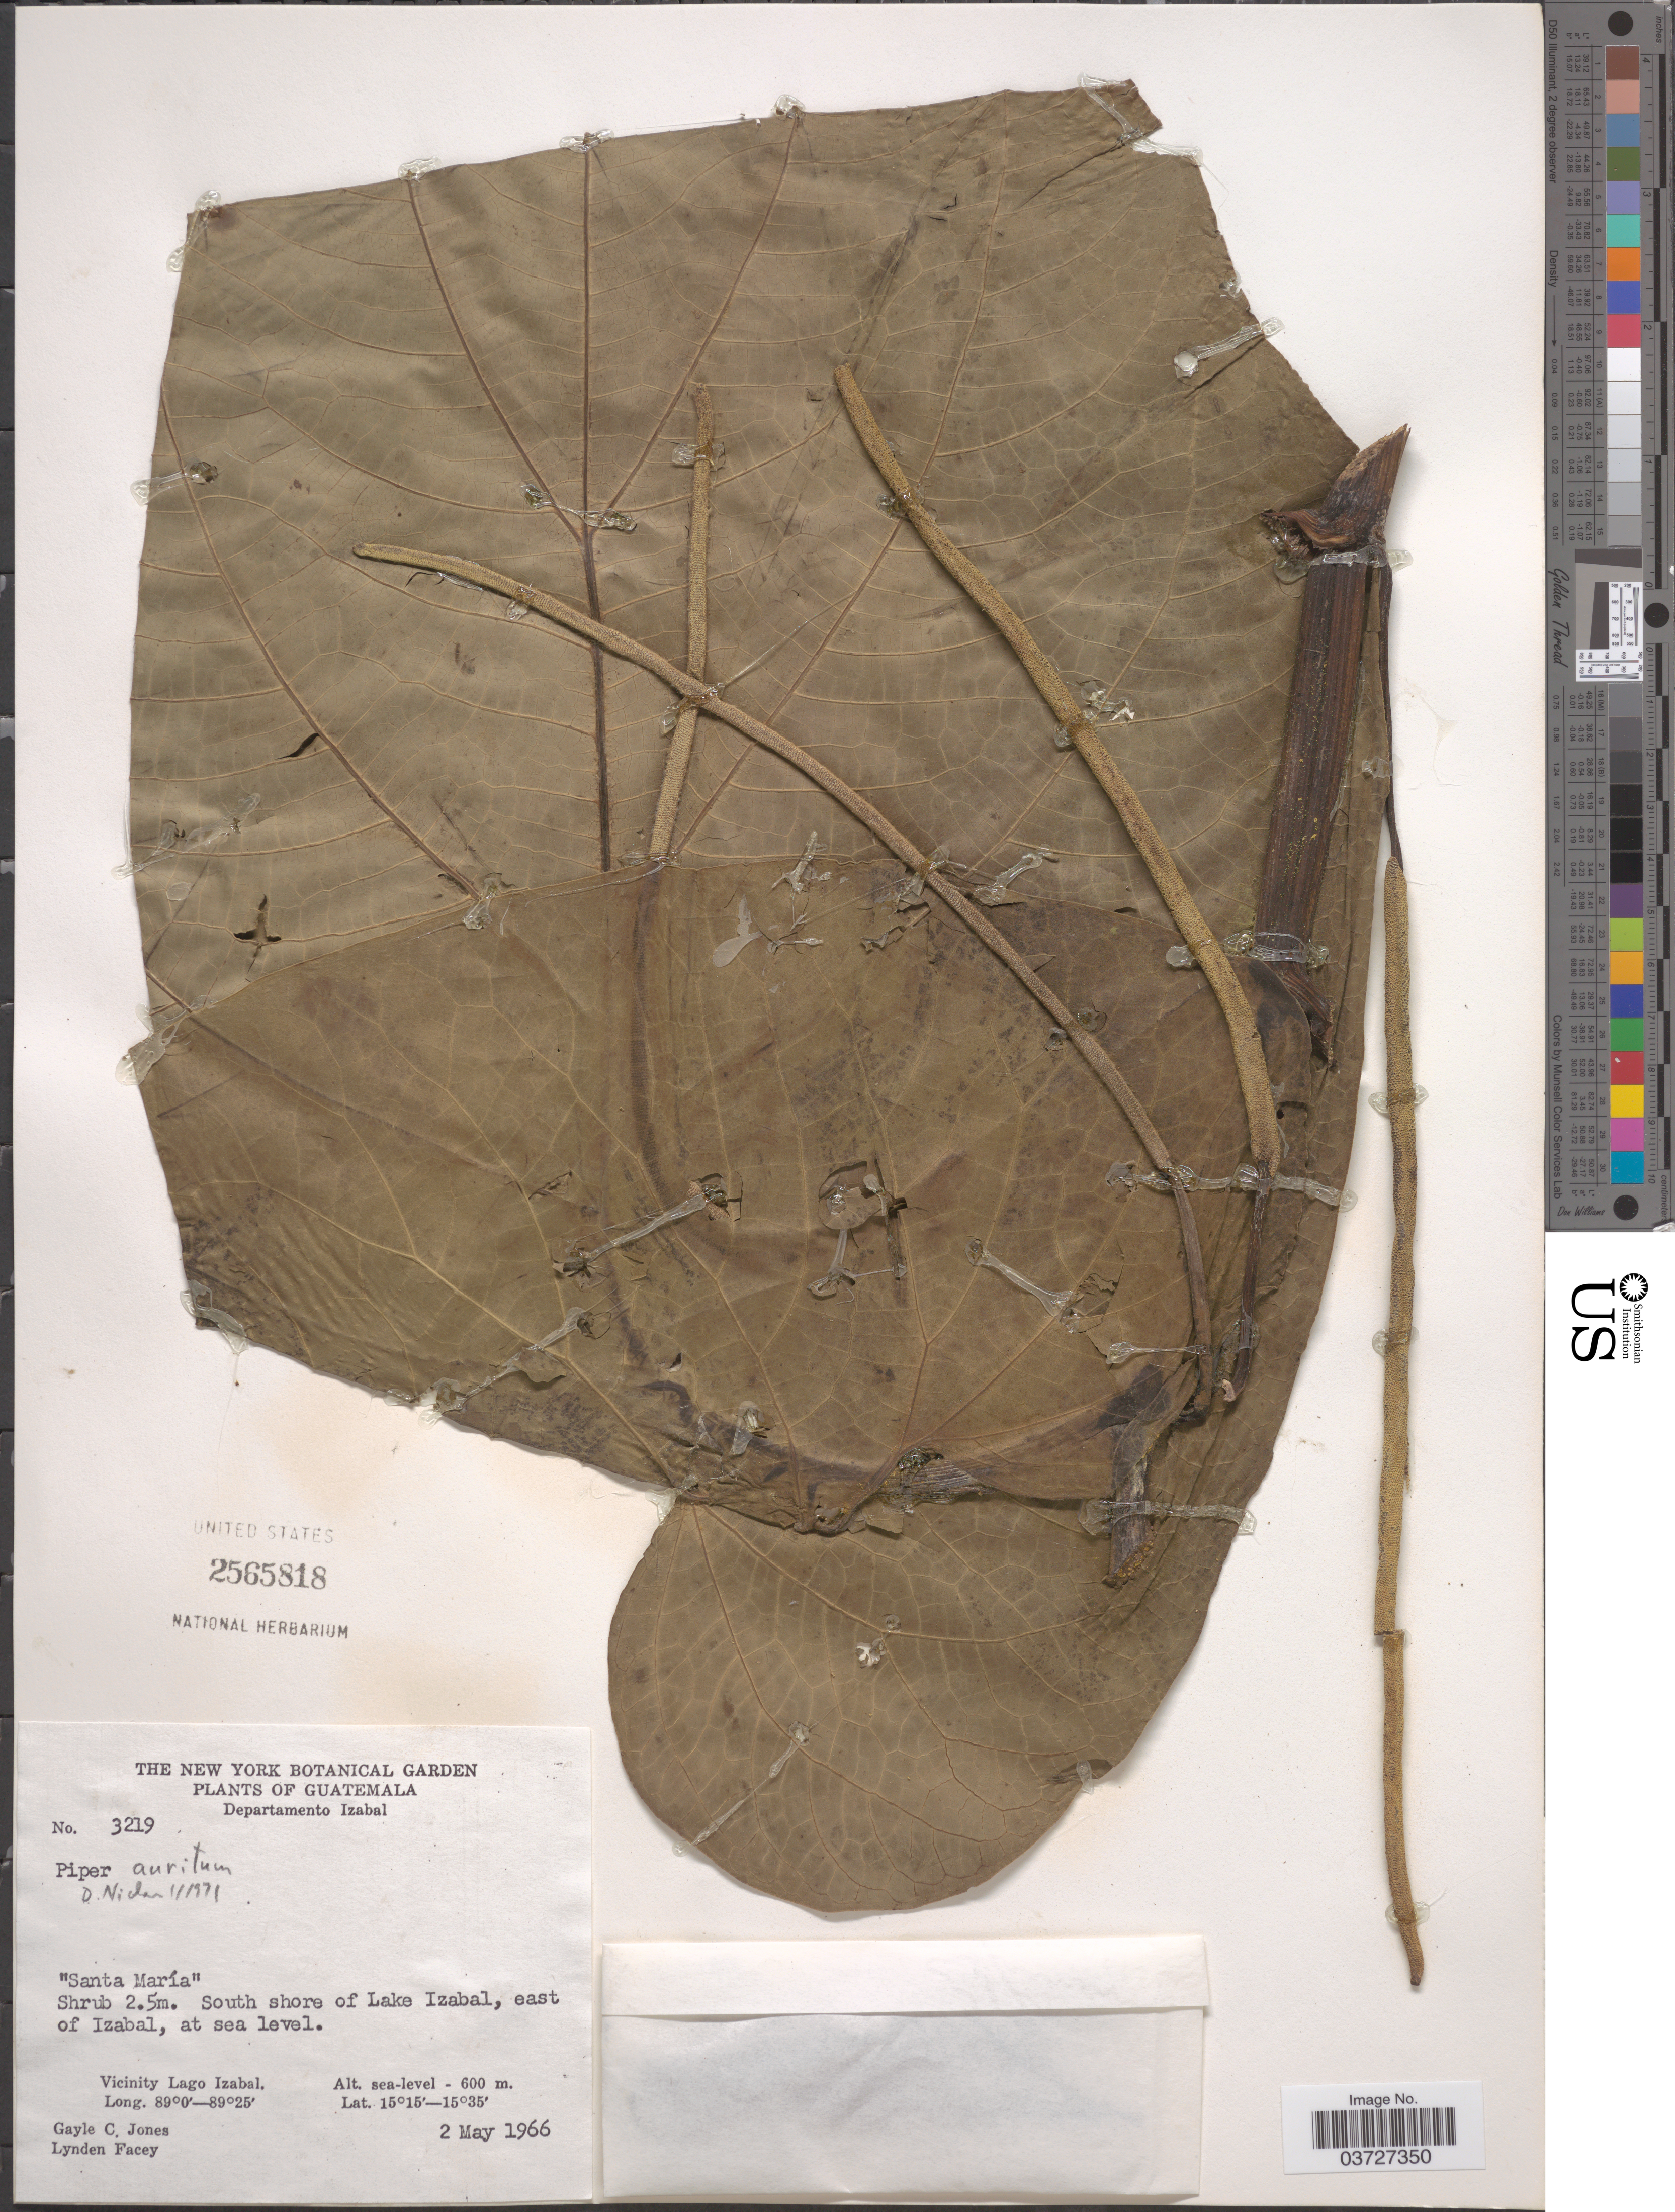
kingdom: Plantae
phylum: Tracheophyta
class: Magnoliopsida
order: Piperales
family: Piperaceae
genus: Piper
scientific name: Piper auritum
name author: Kunth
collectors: G. C. Jones & L. Facey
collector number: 3219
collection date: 1966-05-02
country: Guatemala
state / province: Izabal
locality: Departamento Izabal. "Santa María". [unsure placement] South shore of Lake Izabal, east of Izabal. Vicinity Lago Izabal.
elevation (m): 0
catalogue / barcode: US 2565818